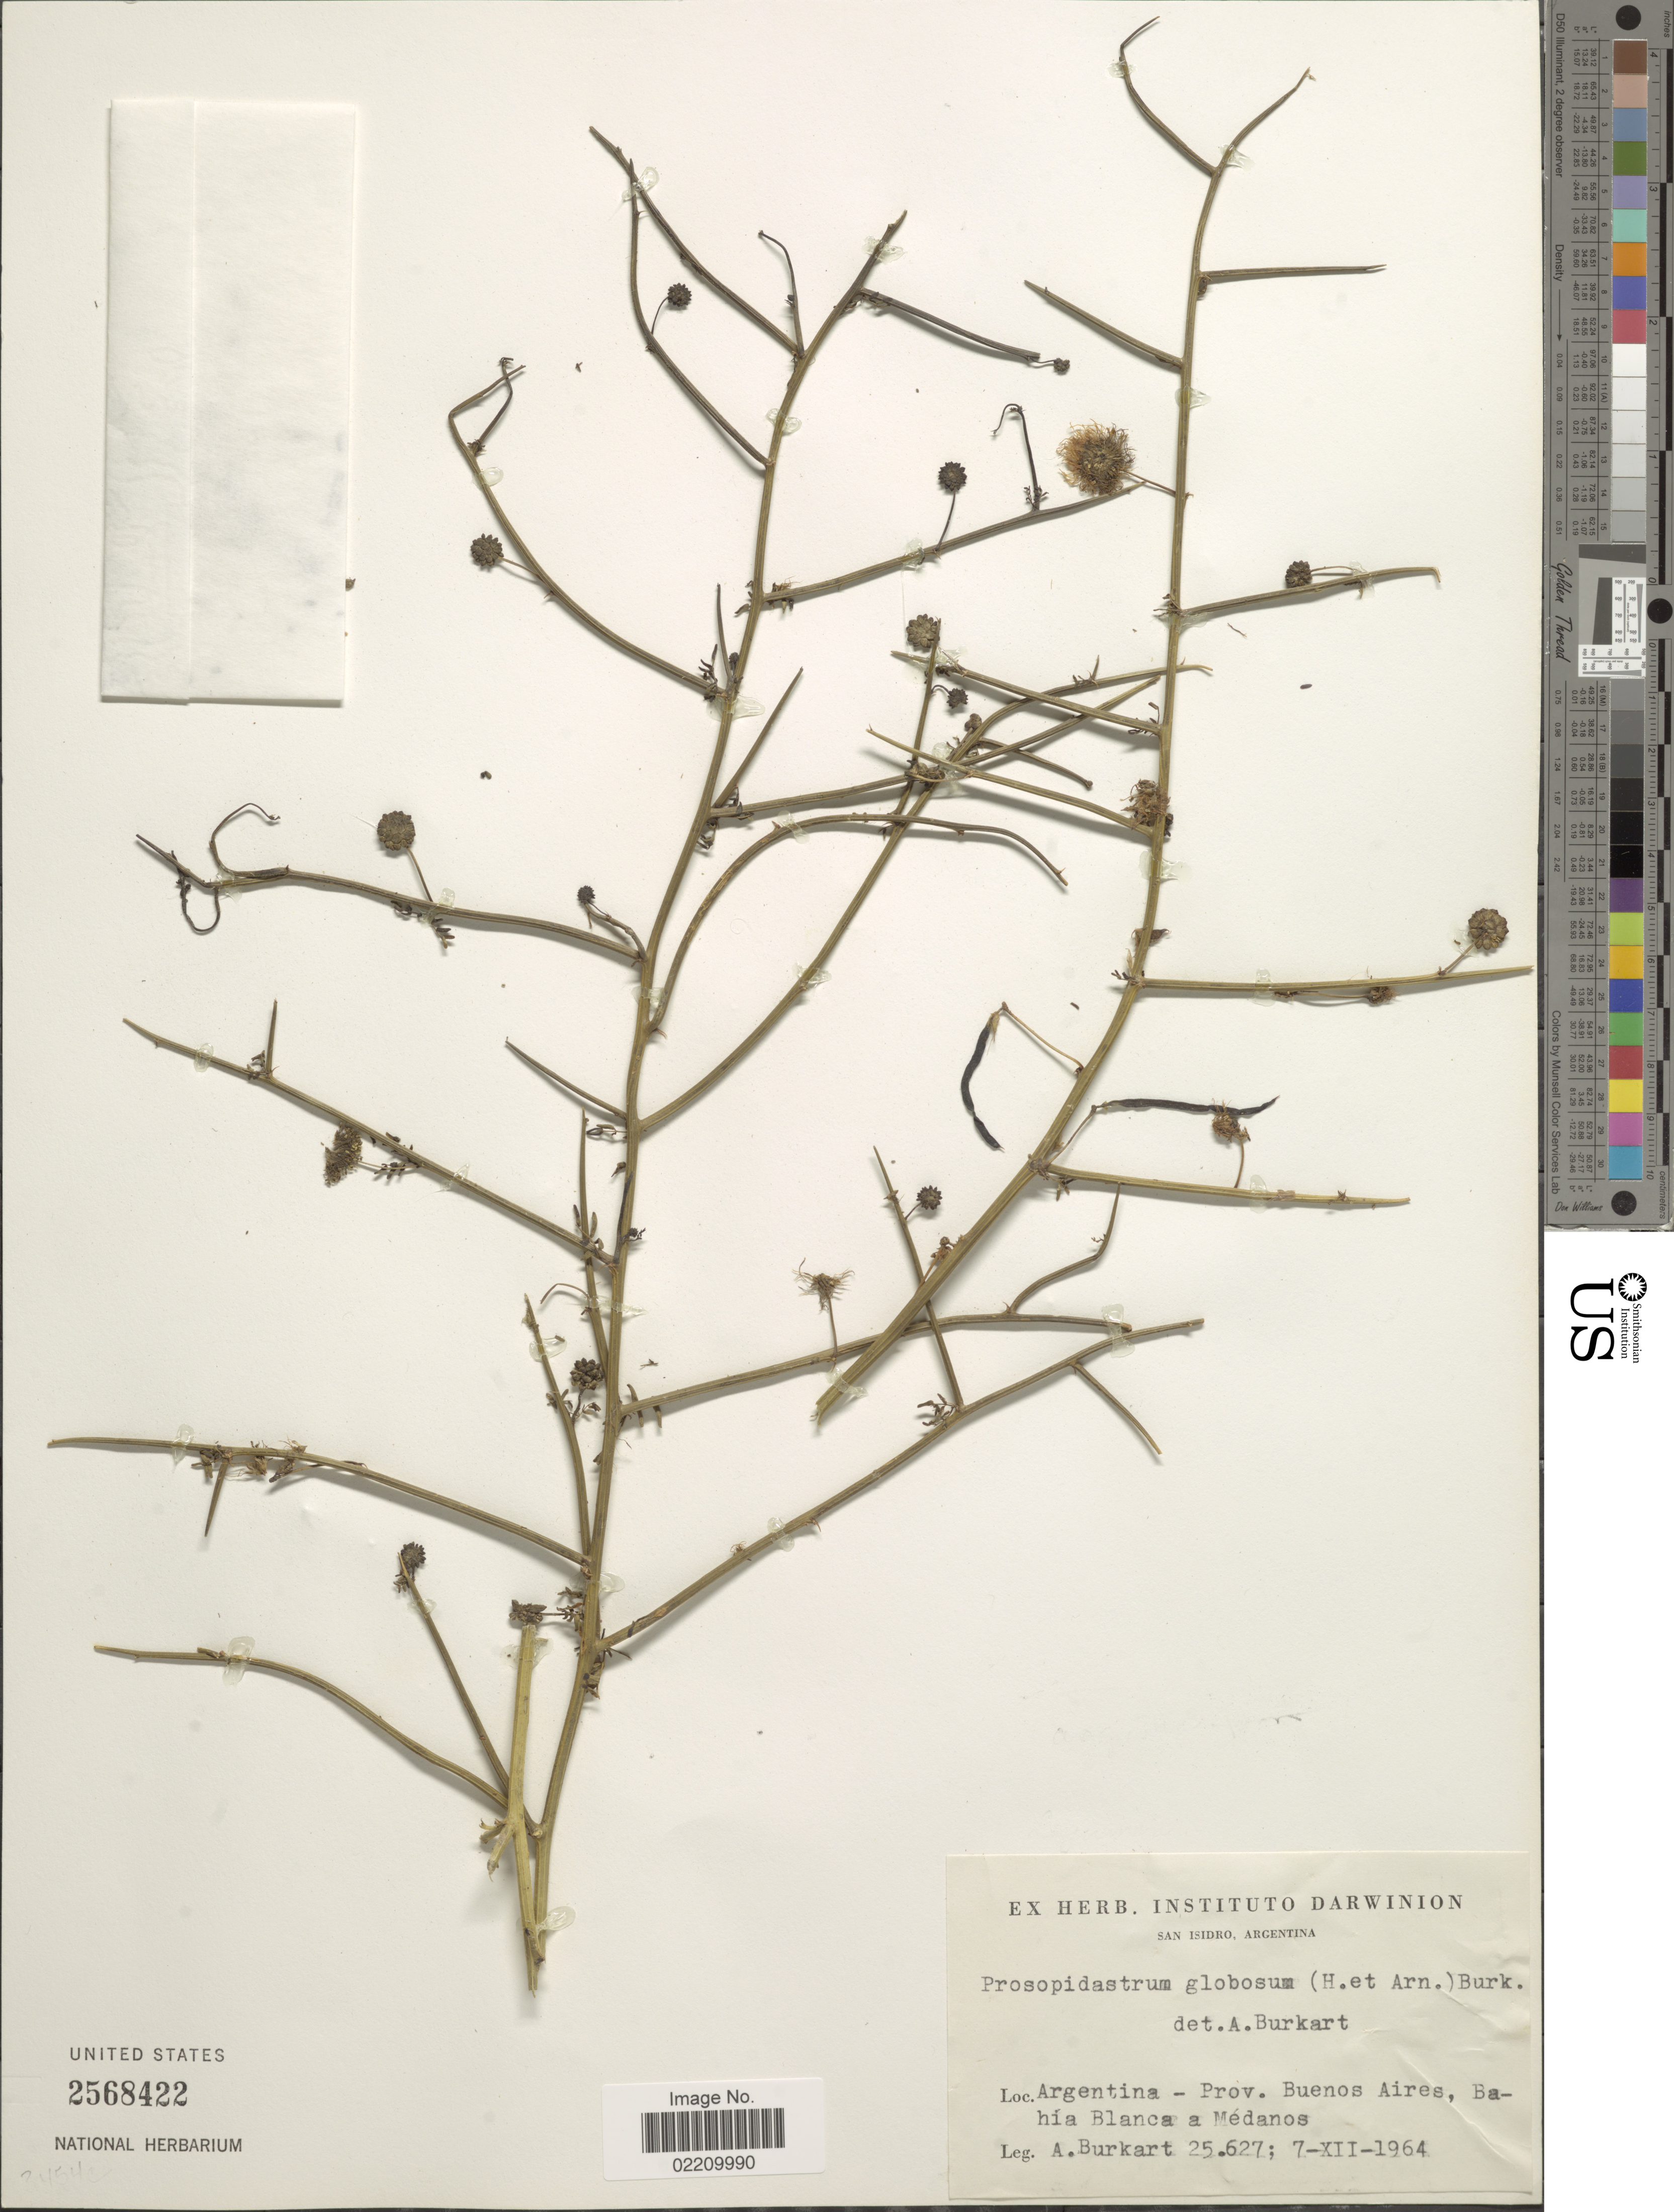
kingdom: Plantae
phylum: Tracheophyta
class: Magnoliopsida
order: Fabales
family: Fabaceae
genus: Prosopidastrum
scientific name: Prosopidastrum striatum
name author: (Benth.) R.A. Palacios & Hoc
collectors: A. E. Burkart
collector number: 25627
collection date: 1964-12-07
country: Argentina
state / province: Buenos Aires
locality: Bahia Blanca a Medanos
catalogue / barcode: US 2568422